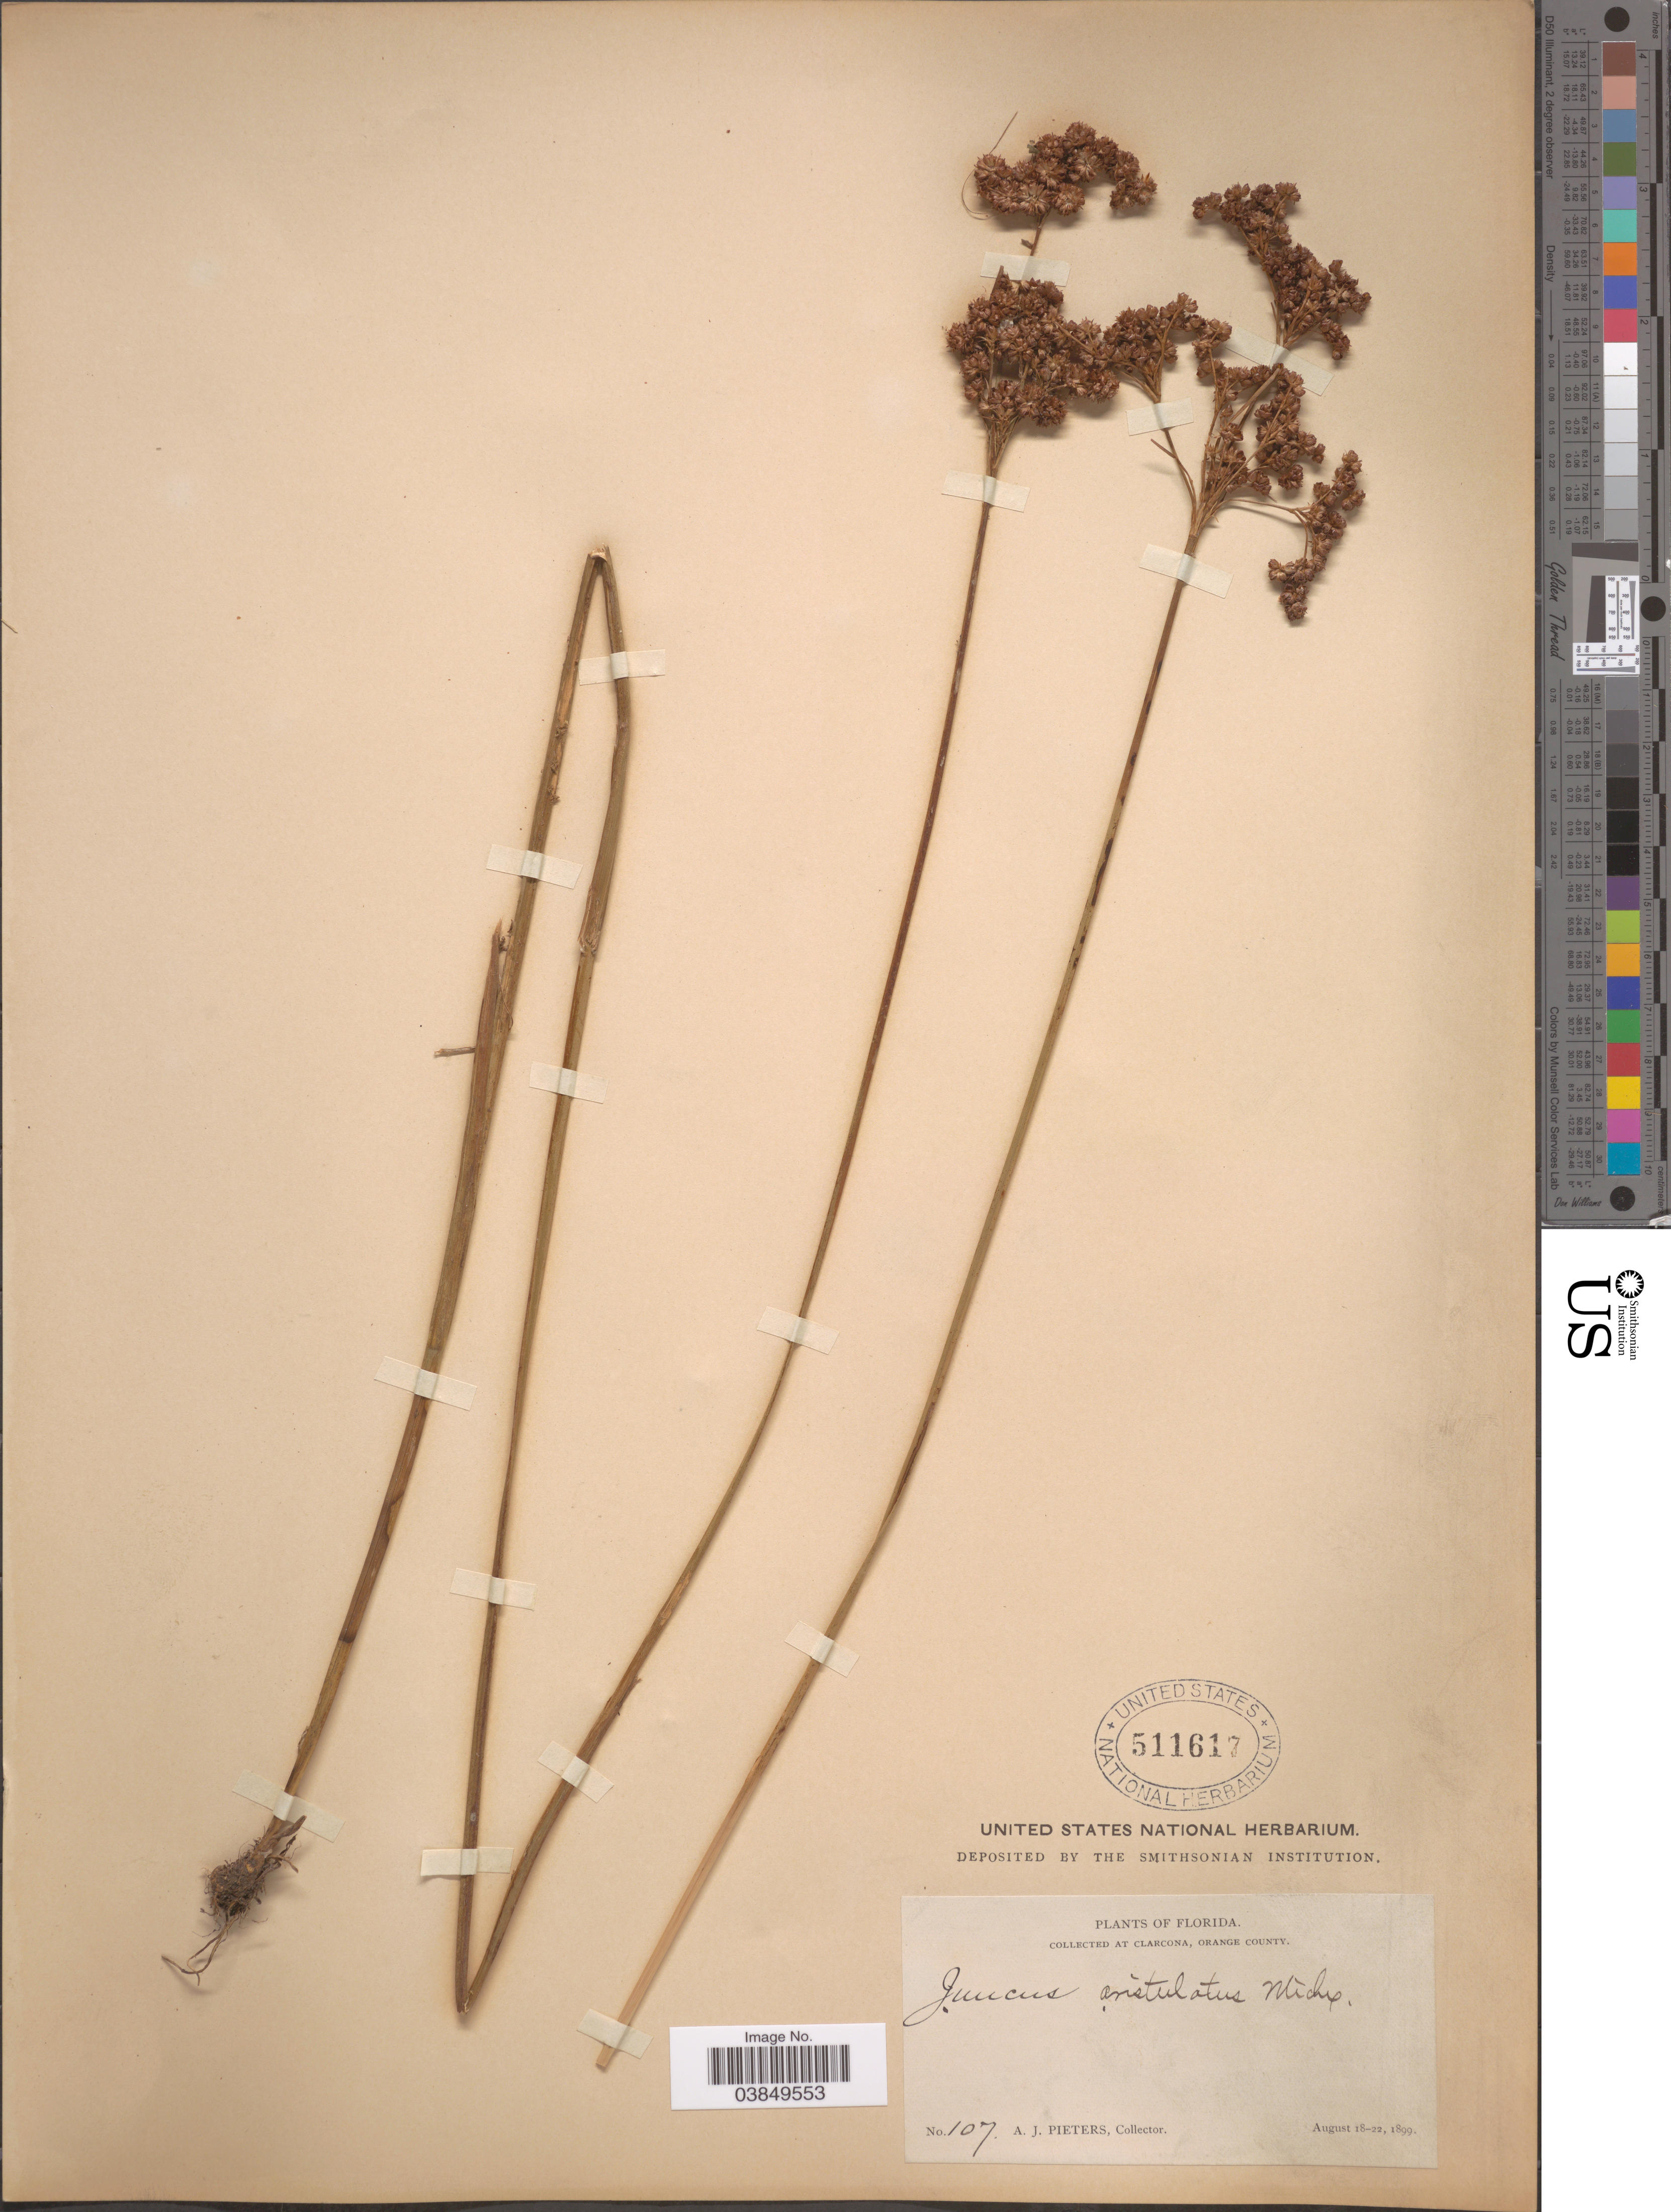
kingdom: Plantae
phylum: Tracheophyta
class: Liliopsida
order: Poales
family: Juncaceae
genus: Juncus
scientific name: Juncus aristulatus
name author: Michx.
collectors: A. Pieters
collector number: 107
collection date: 1899-08-18/1899-08-22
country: United States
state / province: Florida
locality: Clarcona, Orange County.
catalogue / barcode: US 511617